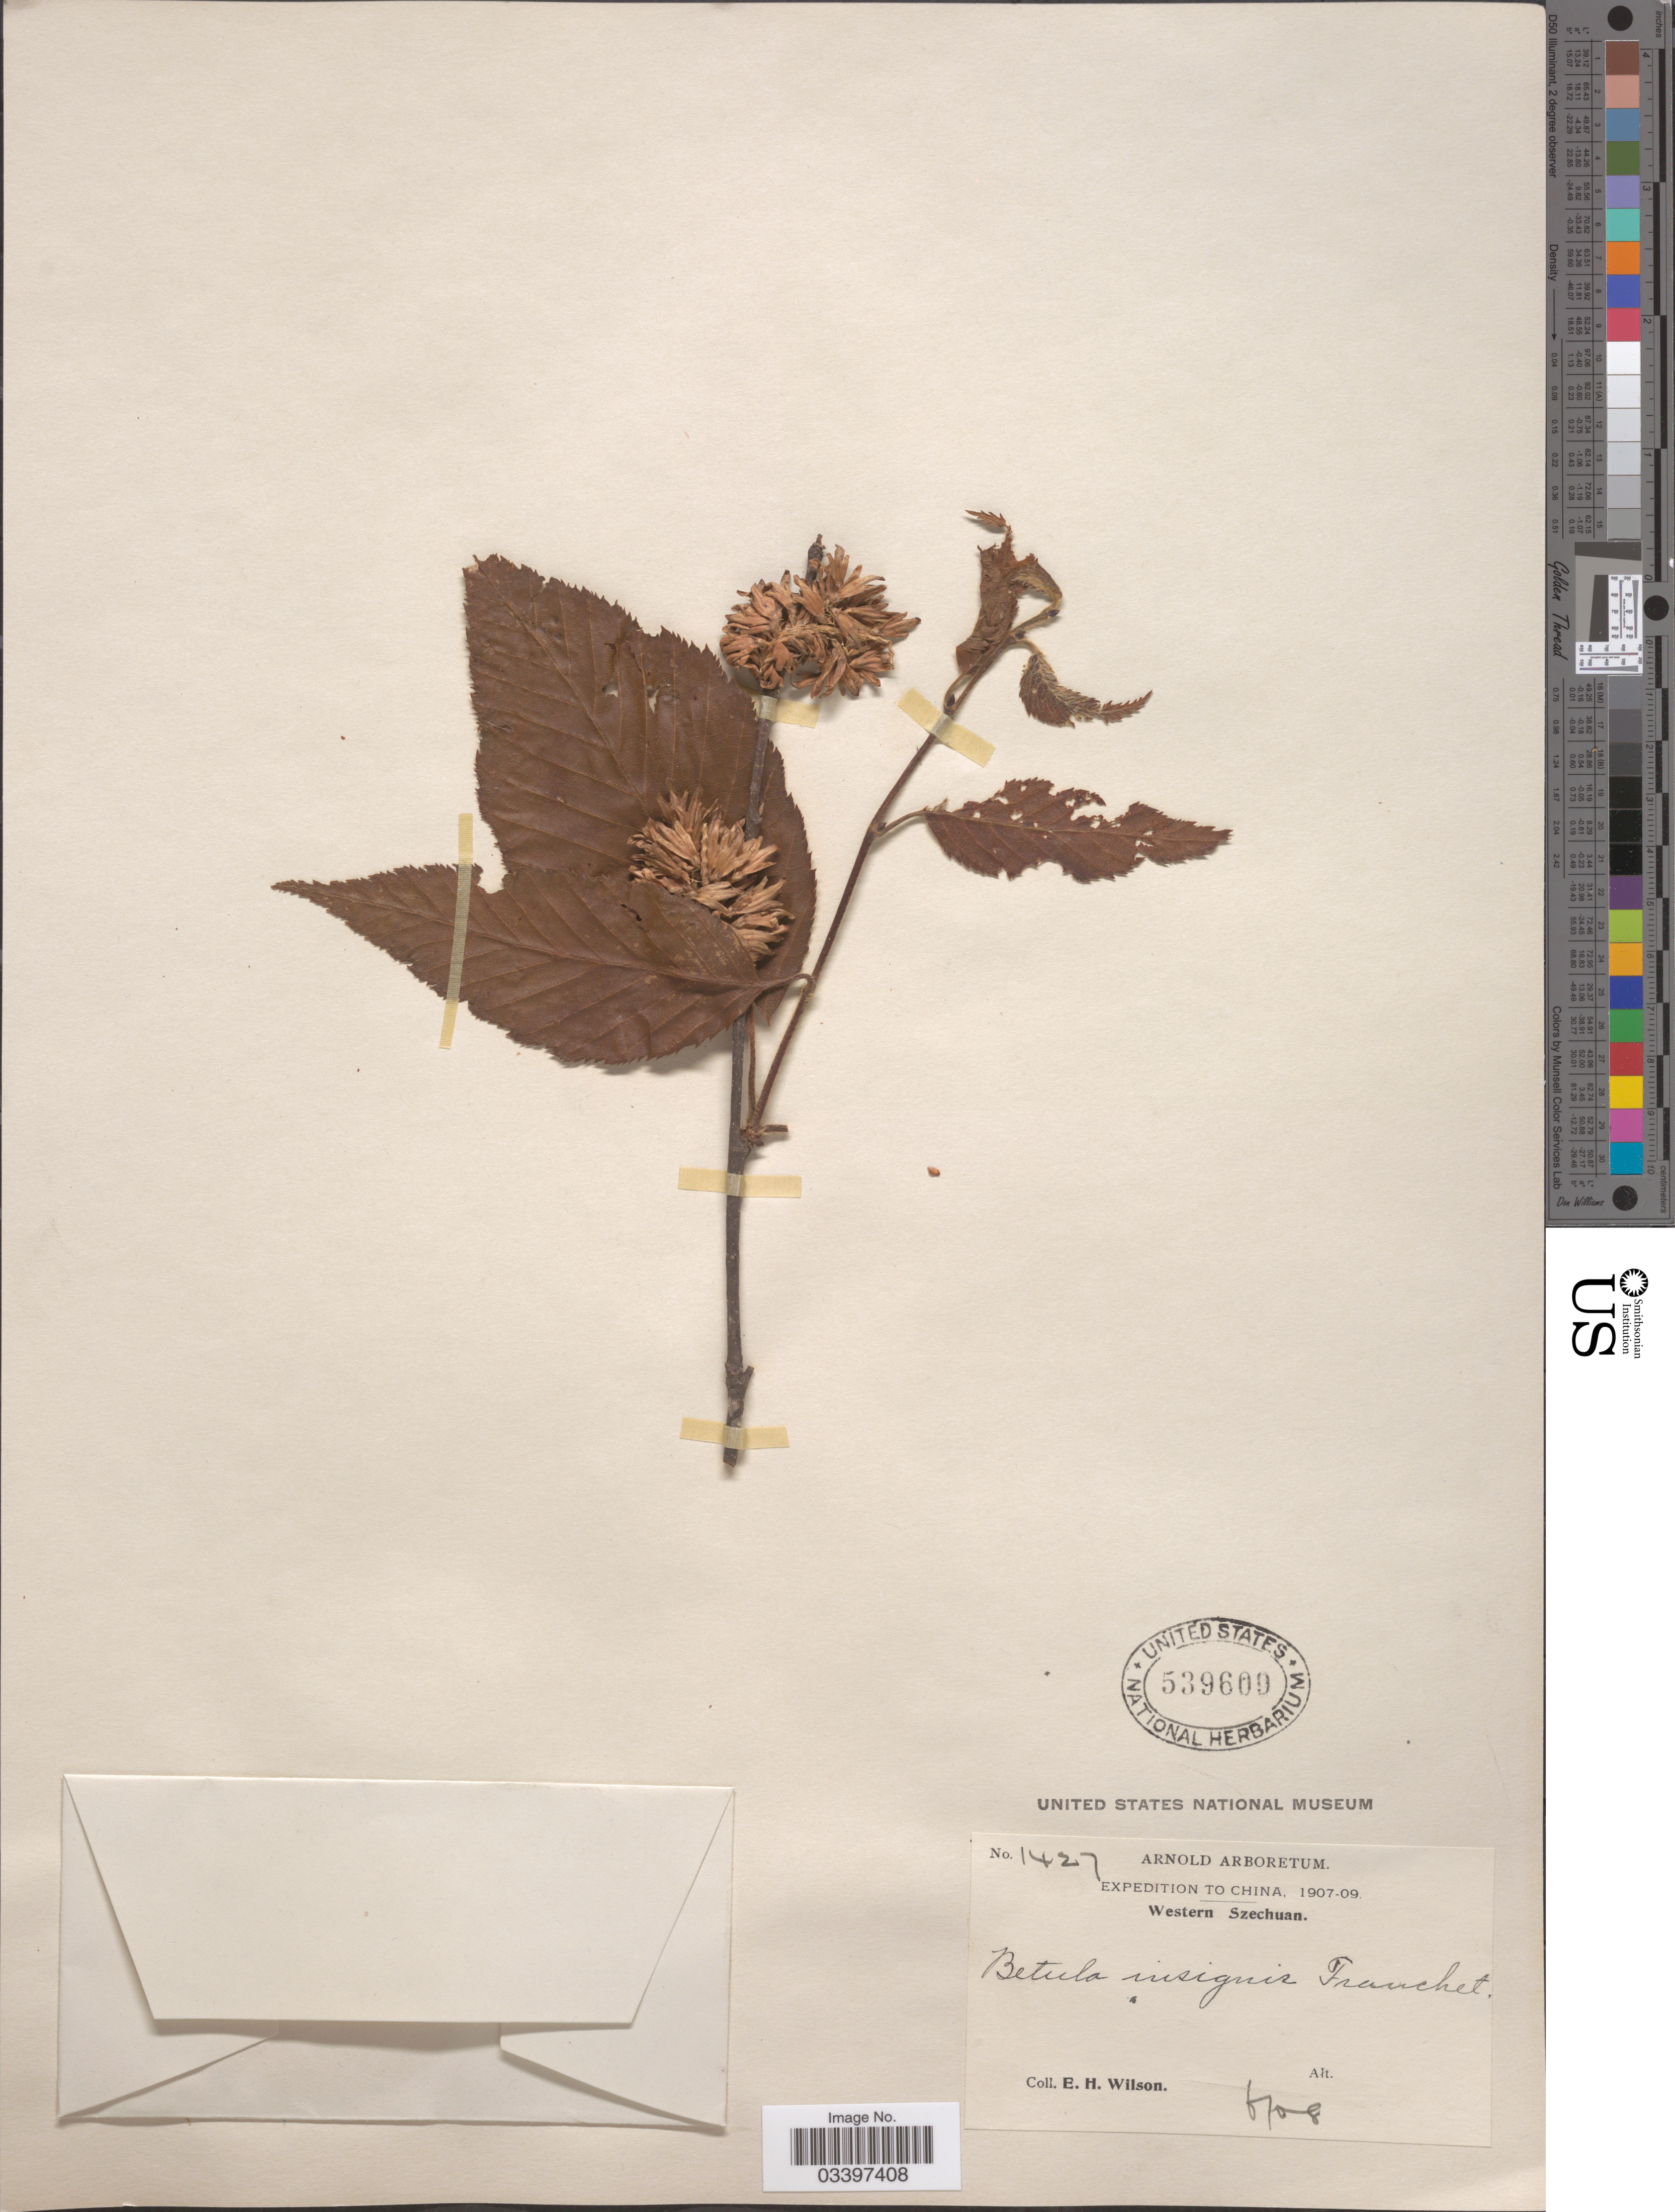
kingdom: Plantae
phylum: Tracheophyta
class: Magnoliopsida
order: Fagales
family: Betulaceae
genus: Betula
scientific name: Betula insignis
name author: Franch.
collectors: E. Wilson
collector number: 1427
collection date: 1908-06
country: China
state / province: Sichuan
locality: Western Szechuan.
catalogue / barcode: US 539609